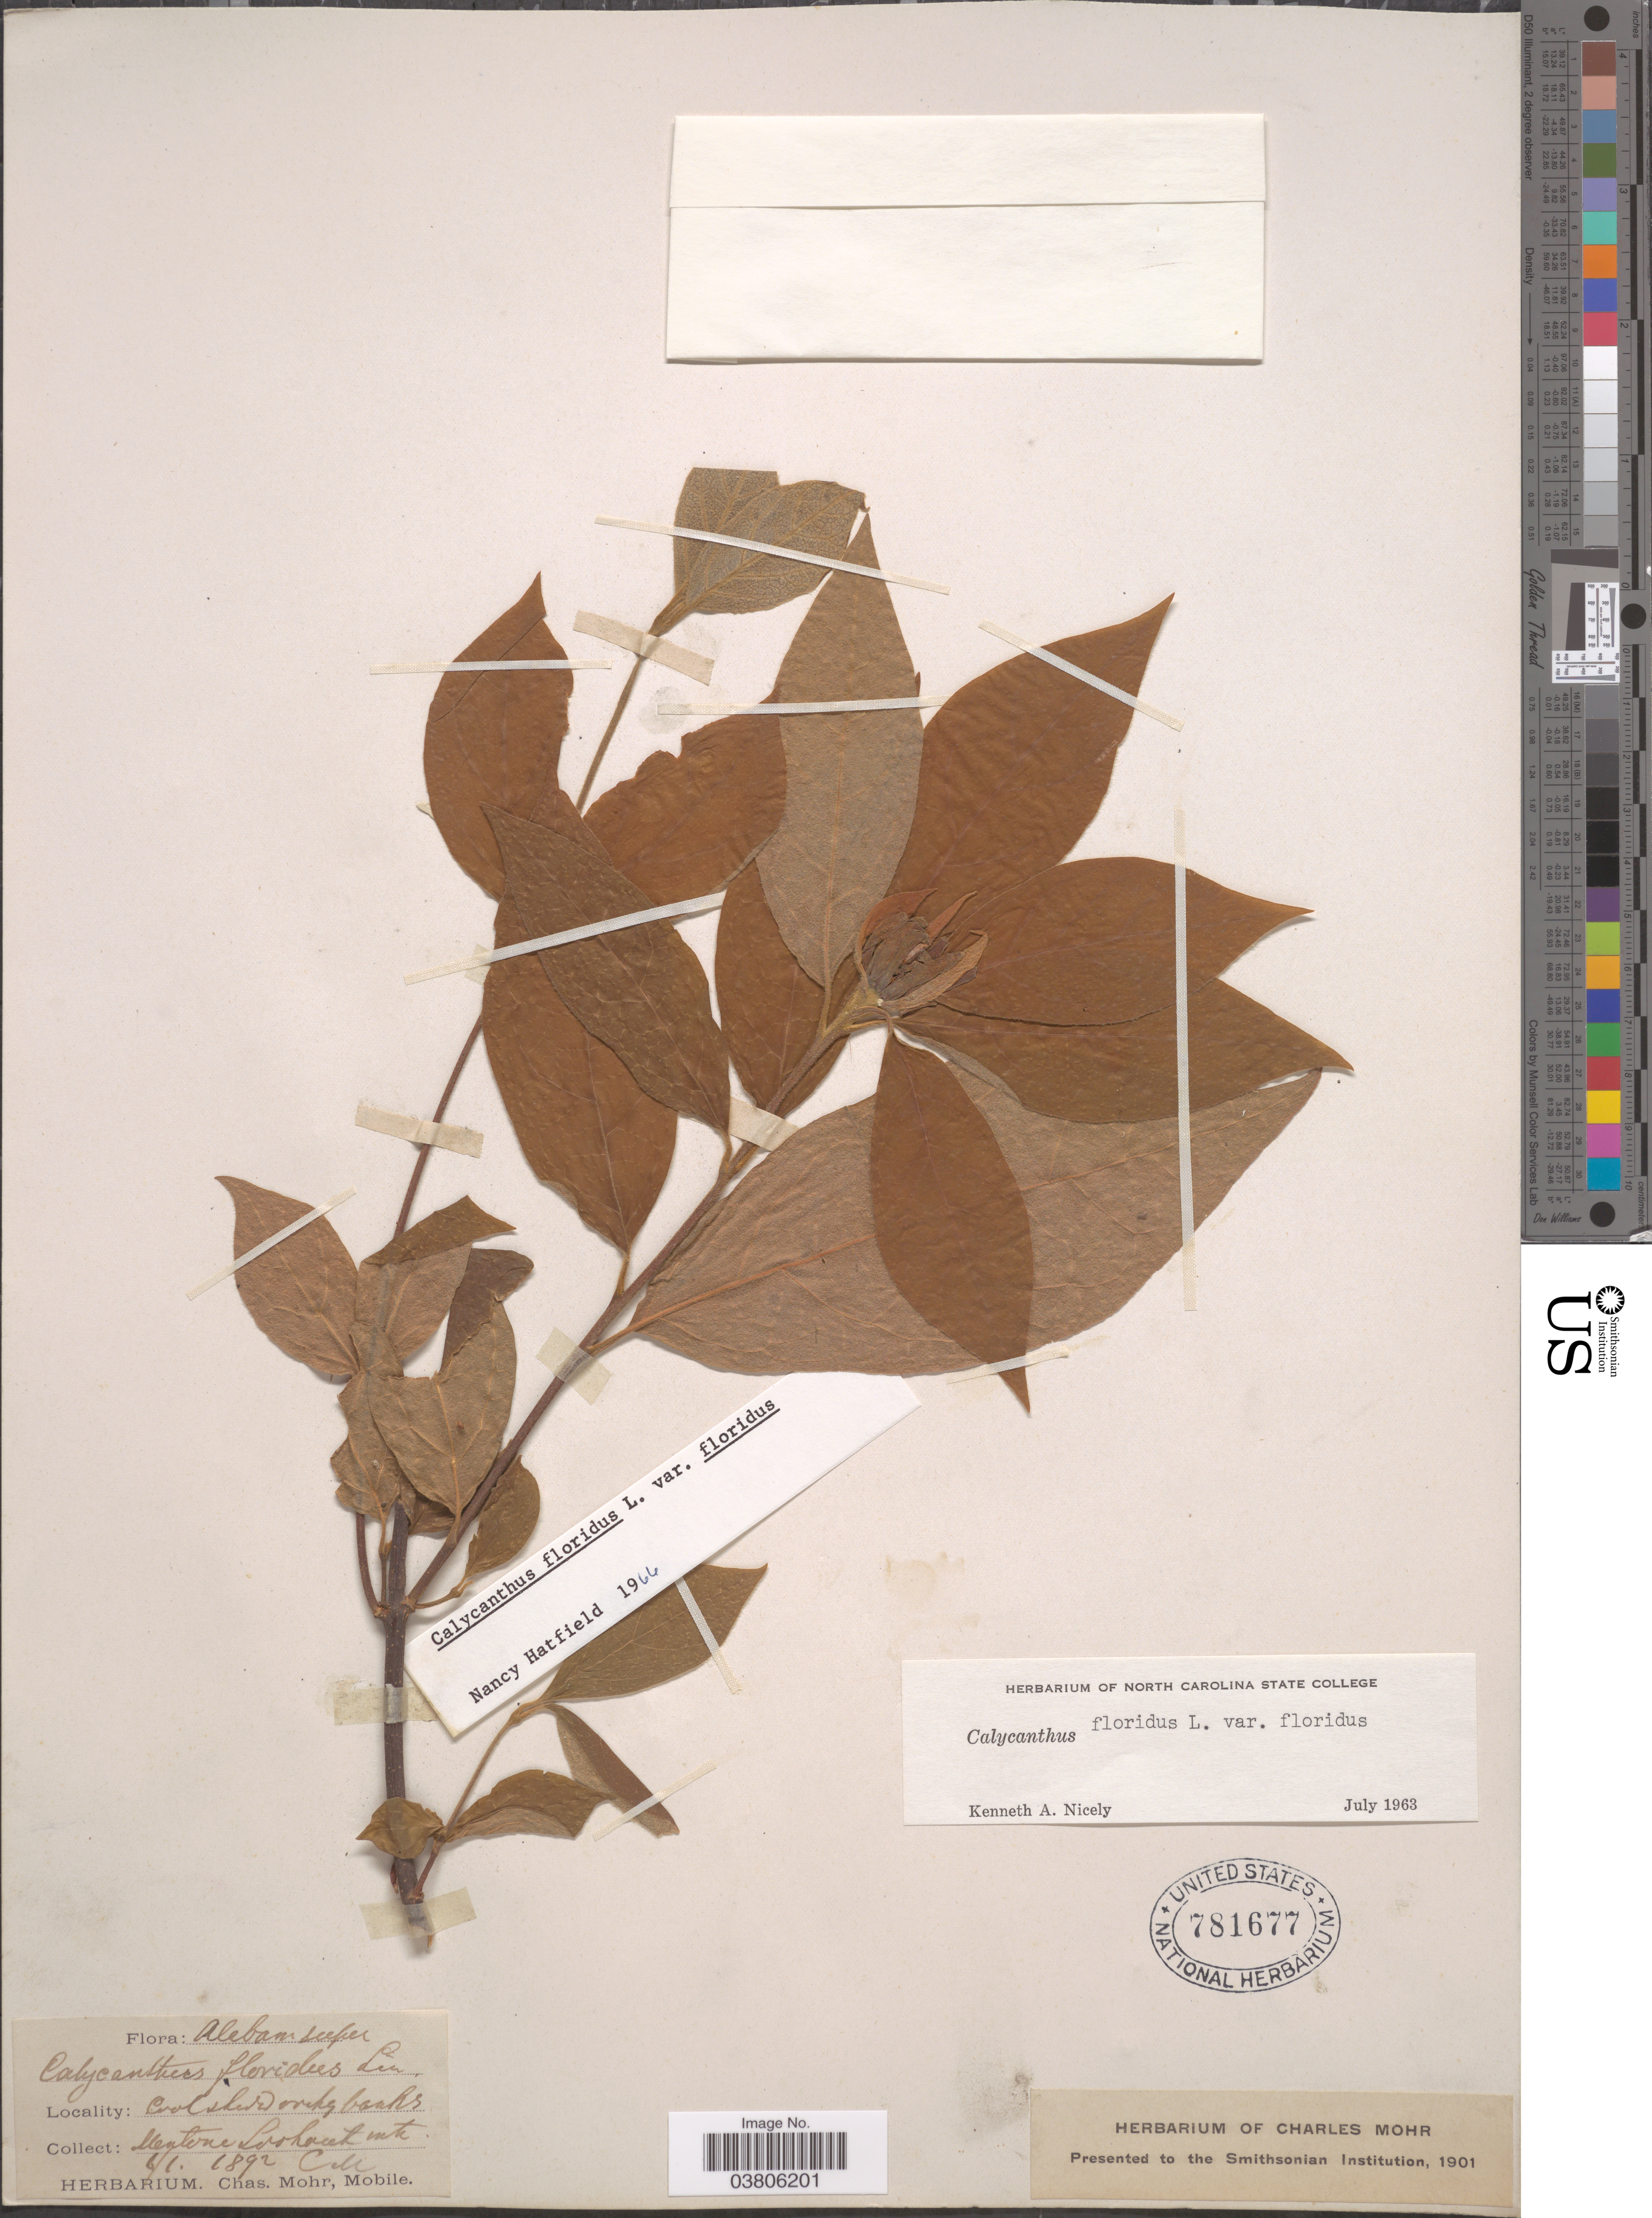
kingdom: Plantae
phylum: Tracheophyta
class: Magnoliopsida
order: Laurales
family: Calycanthaceae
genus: Calycanthus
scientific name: Calycanthus floridus var. floridus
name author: L.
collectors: Mohr, C. T. (herbarium)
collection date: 1892-01-06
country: United States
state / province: Alabama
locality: Cool shaded rocky banks, Mentone Lookout mtn.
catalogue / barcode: US 781677